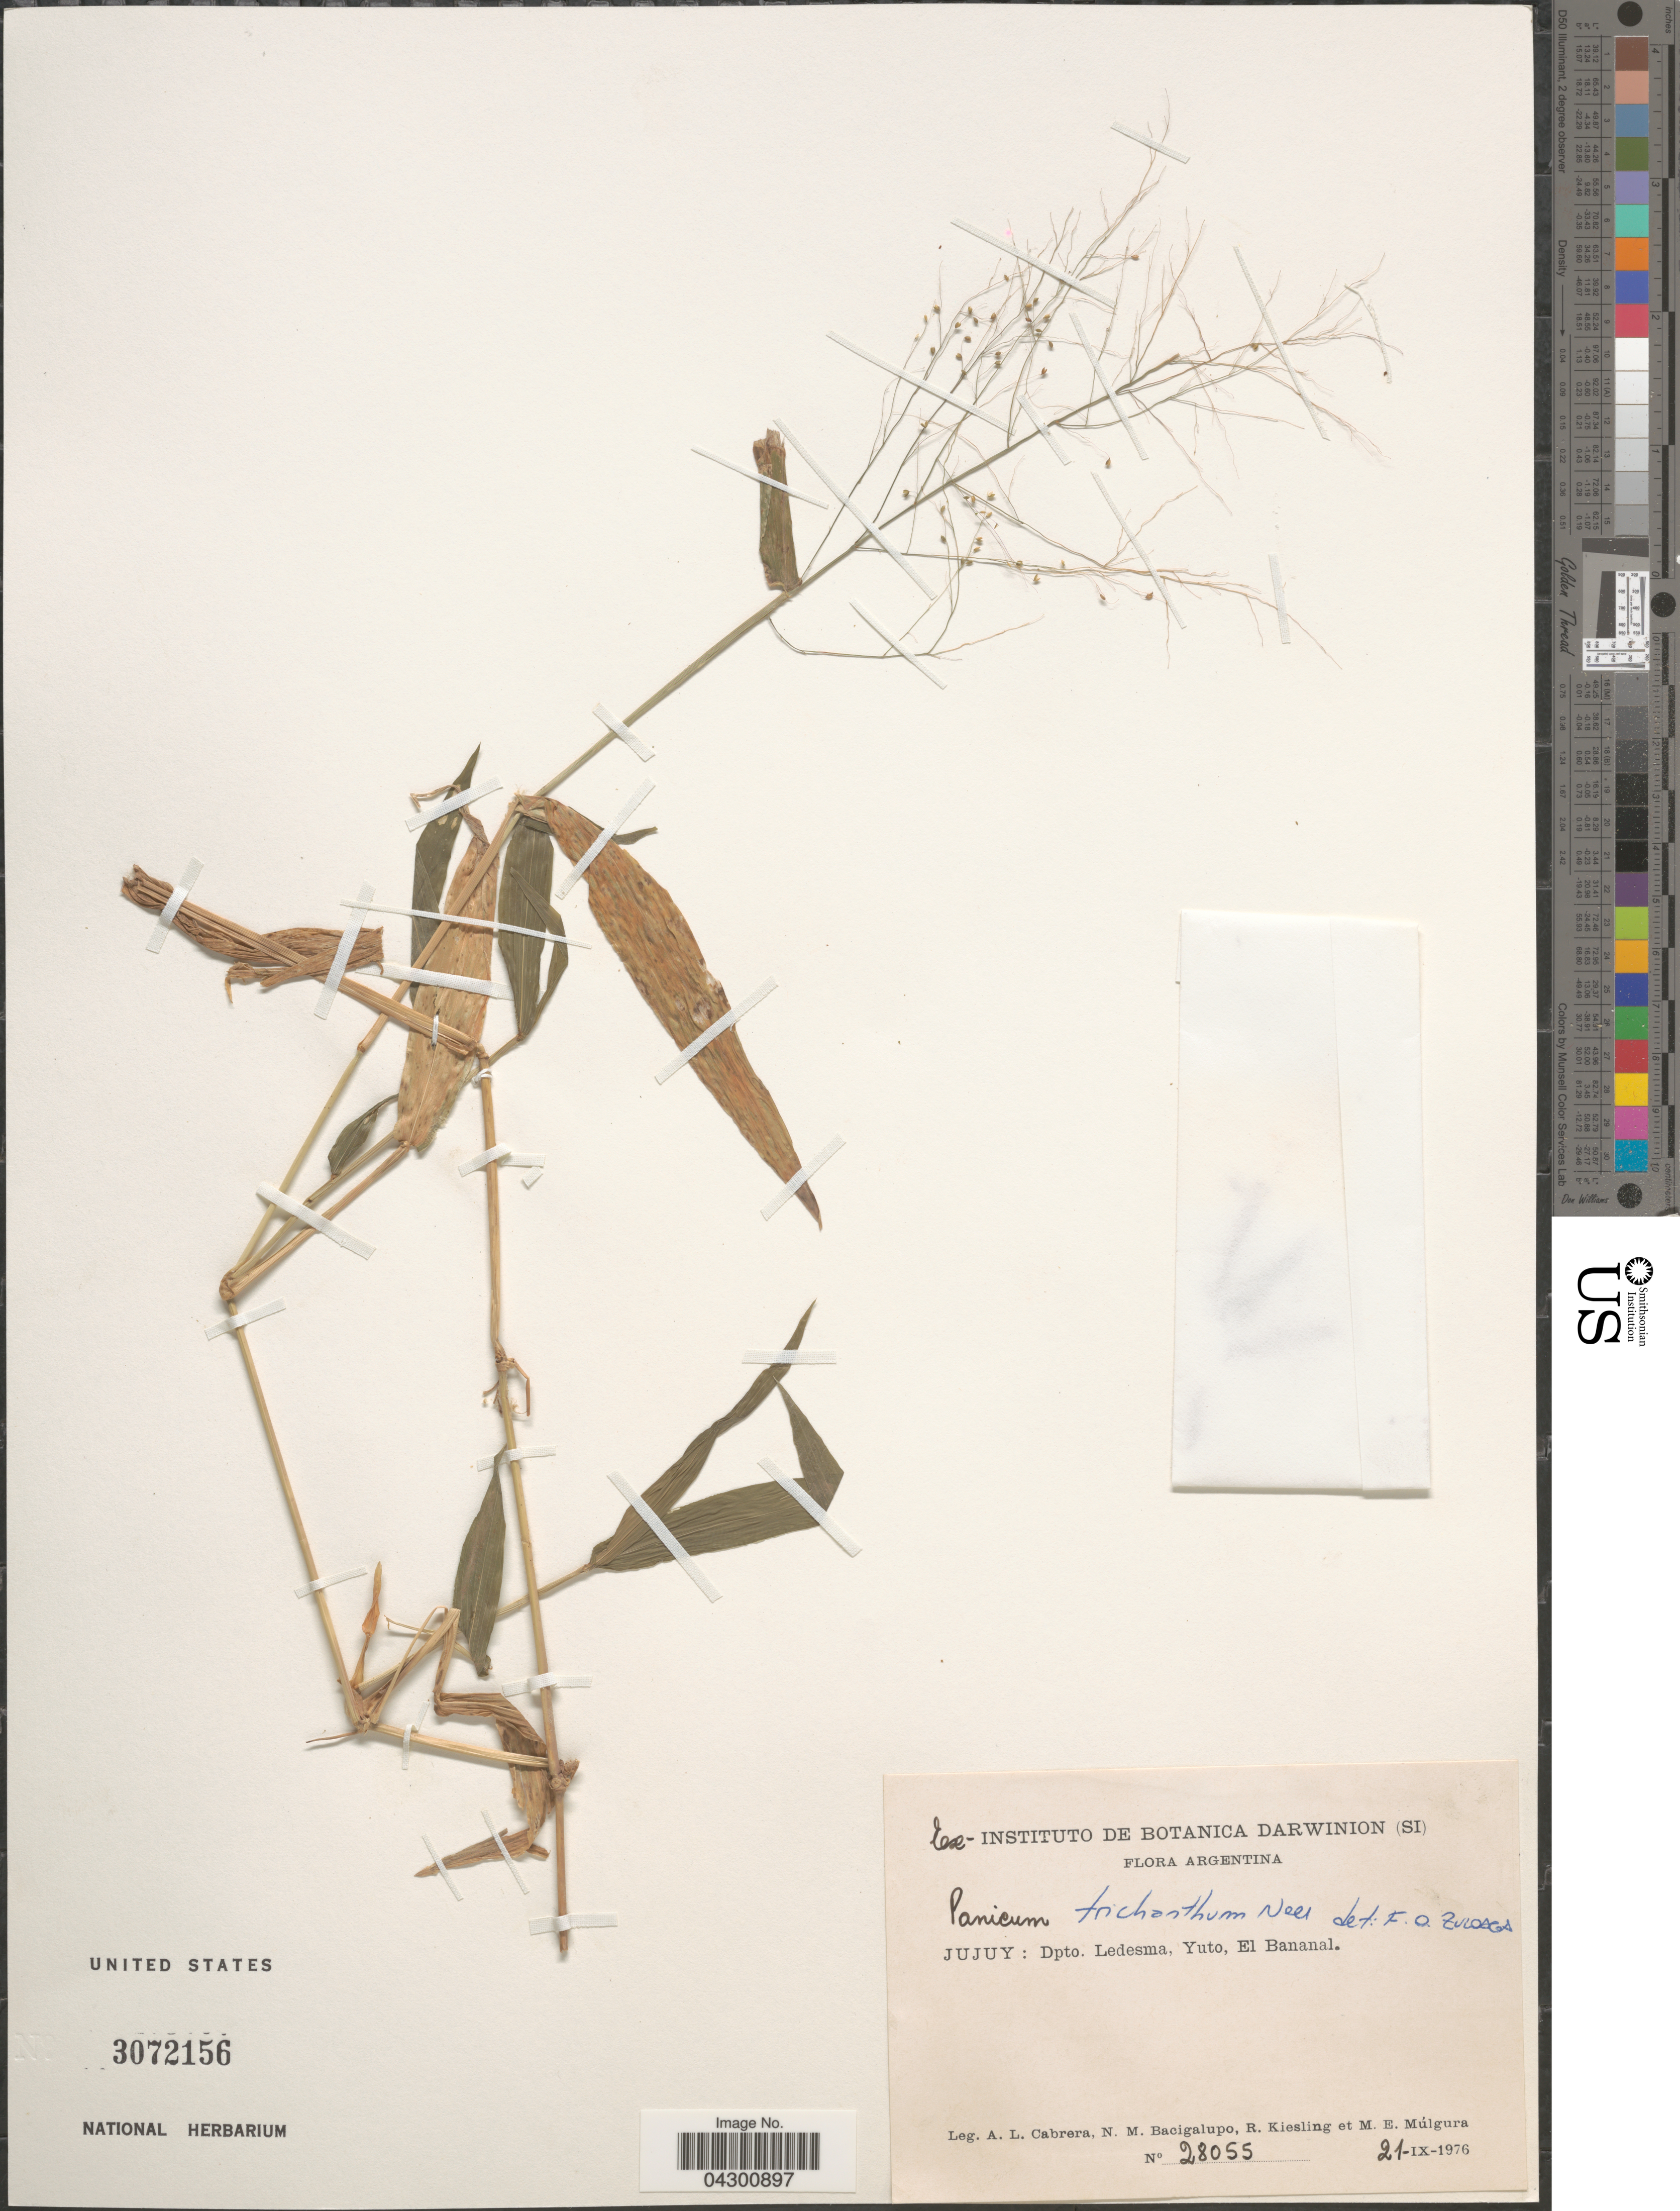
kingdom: Plantae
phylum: Tracheophyta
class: Liliopsida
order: Poales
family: Poaceae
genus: Panicum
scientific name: Panicum trichanthum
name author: Nees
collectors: A. L. Cabrera, N. M. Bacigalupo, R. Kiesling & M. E. Múlgura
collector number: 28055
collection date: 1976-09-21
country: Argentina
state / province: Jujuy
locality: Dpto. Ledesma, Yuto, El Bananal.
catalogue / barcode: US 3072156